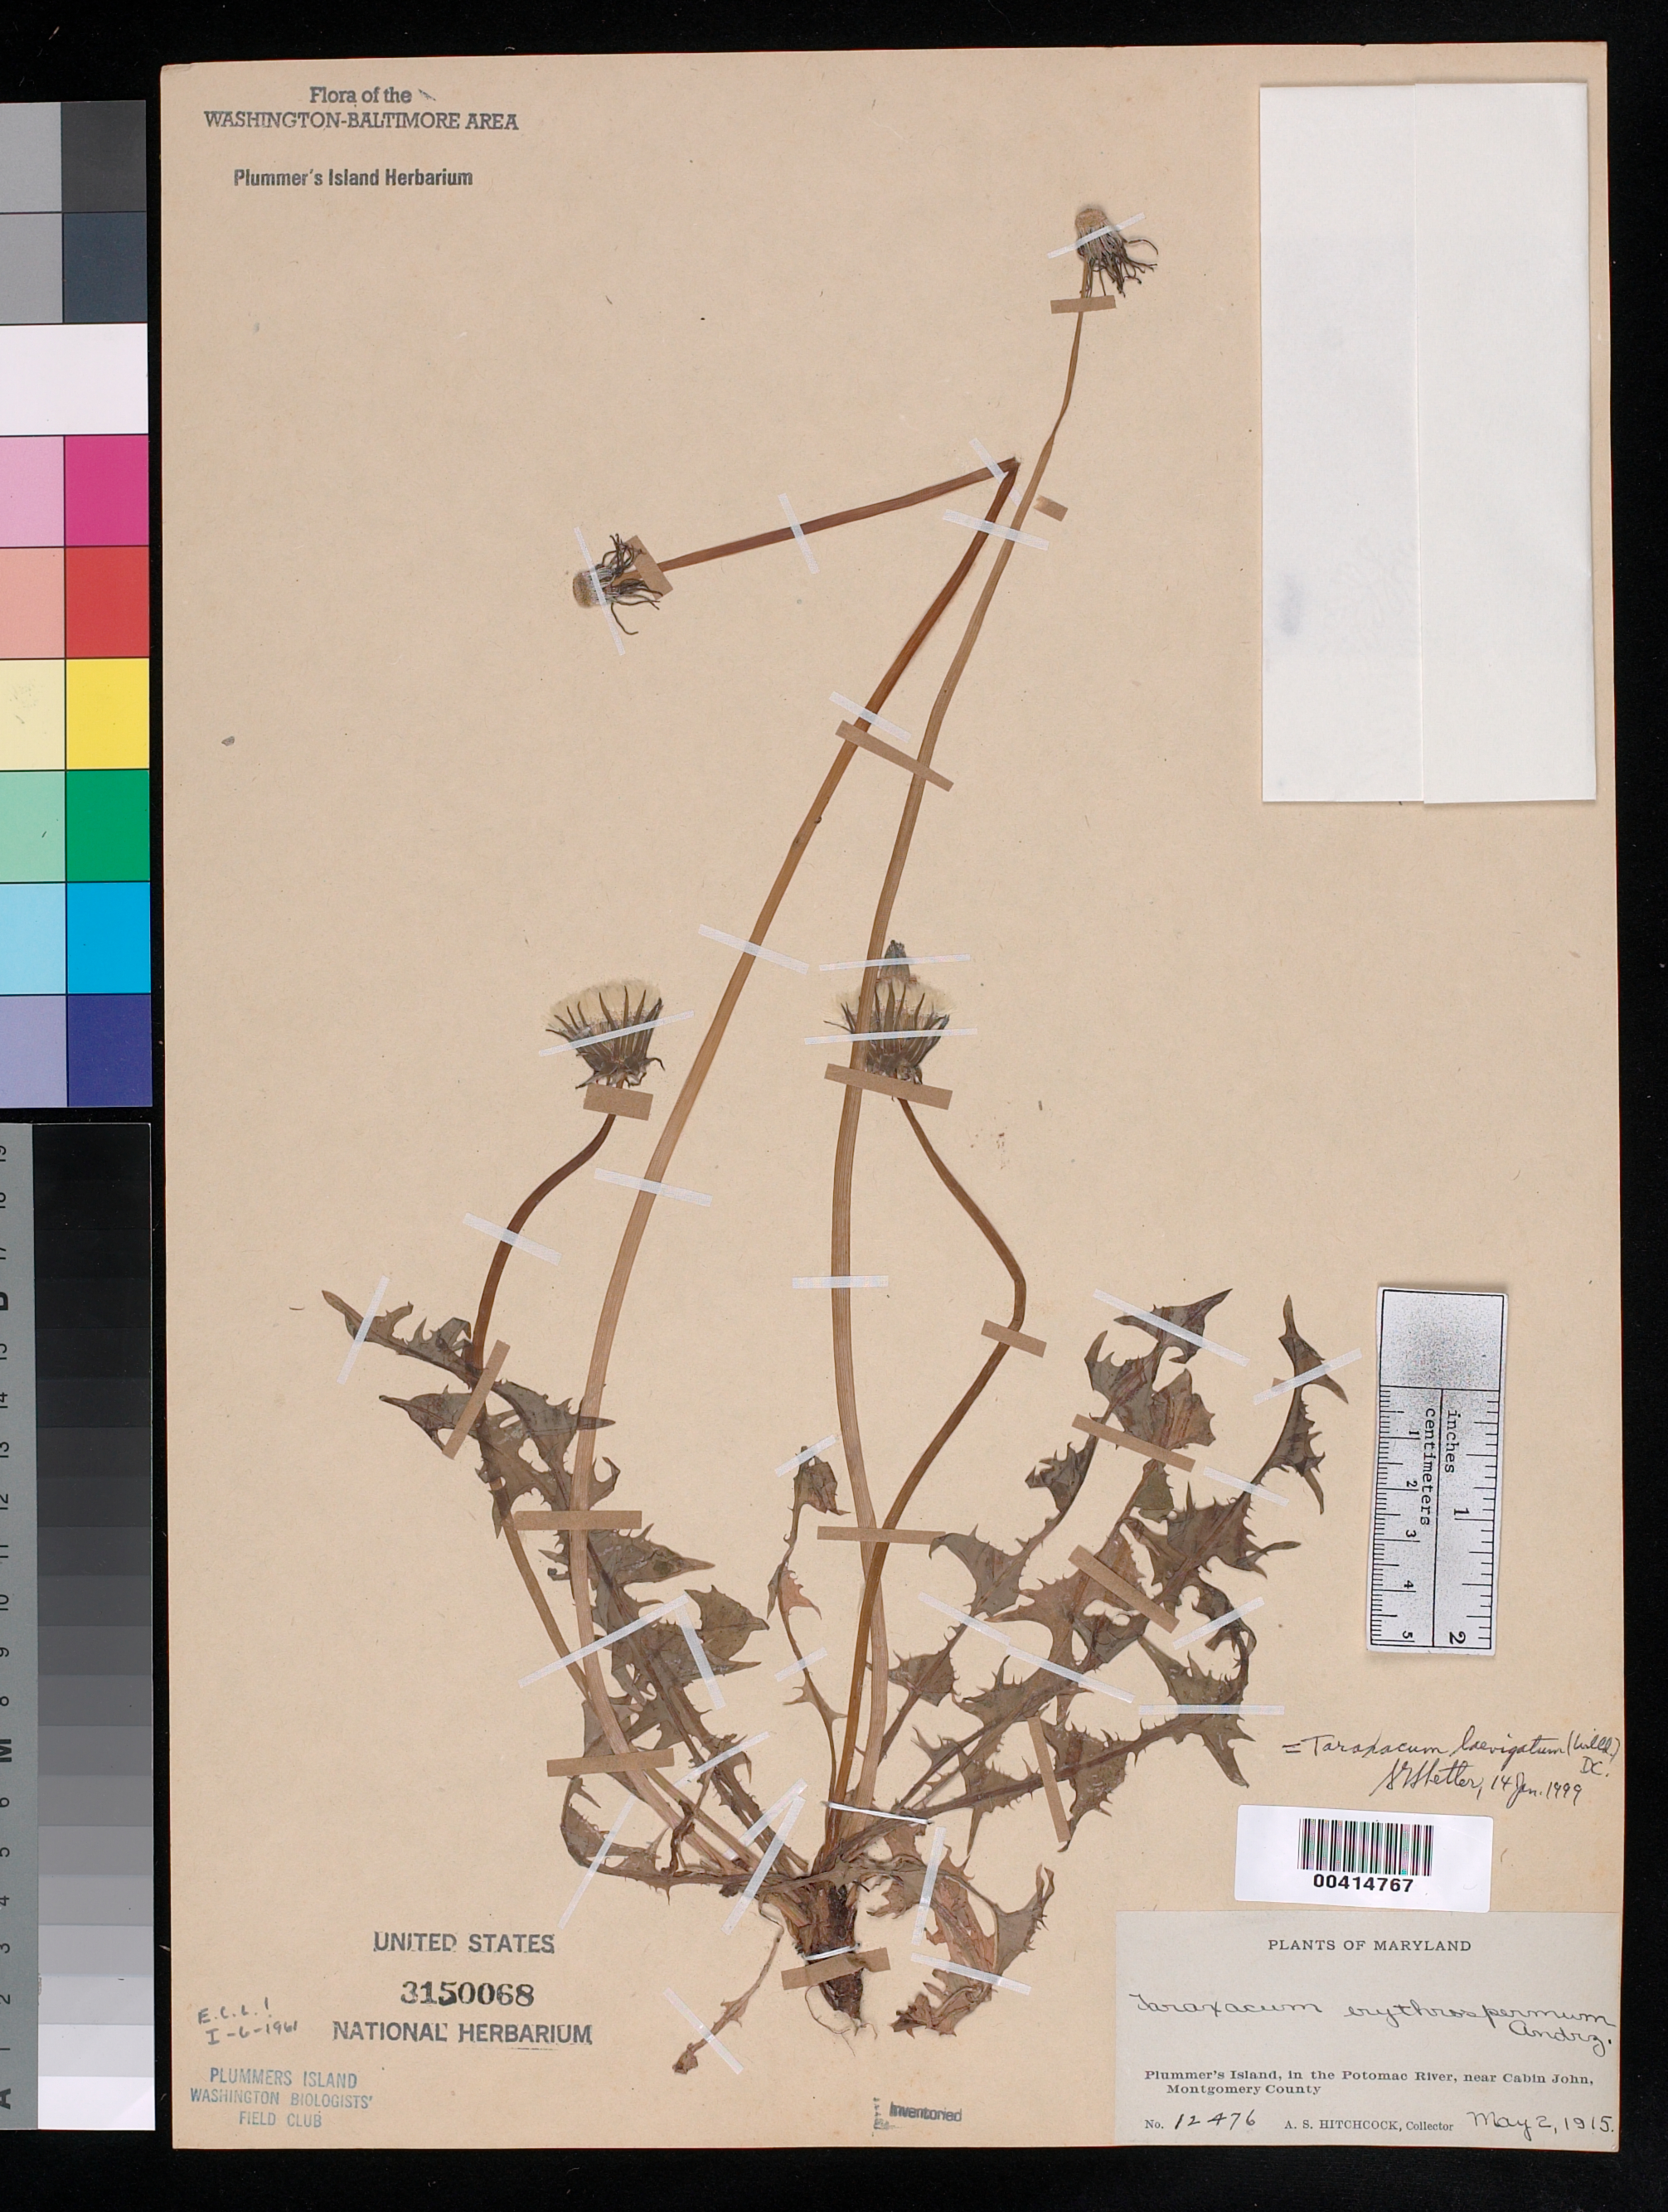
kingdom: Plantae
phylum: Tracheophyta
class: Magnoliopsida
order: Asterales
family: Asteraceae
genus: Taraxacum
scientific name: Taraxacum erythrospermum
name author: Andrz. ex Besser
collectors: A. S. Hitchcock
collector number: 12476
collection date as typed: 02 May 1915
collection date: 1915-05-02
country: United States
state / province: Maryland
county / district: Montgomery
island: Plummers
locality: Plummer's Island Plummers Island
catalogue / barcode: US 3150068